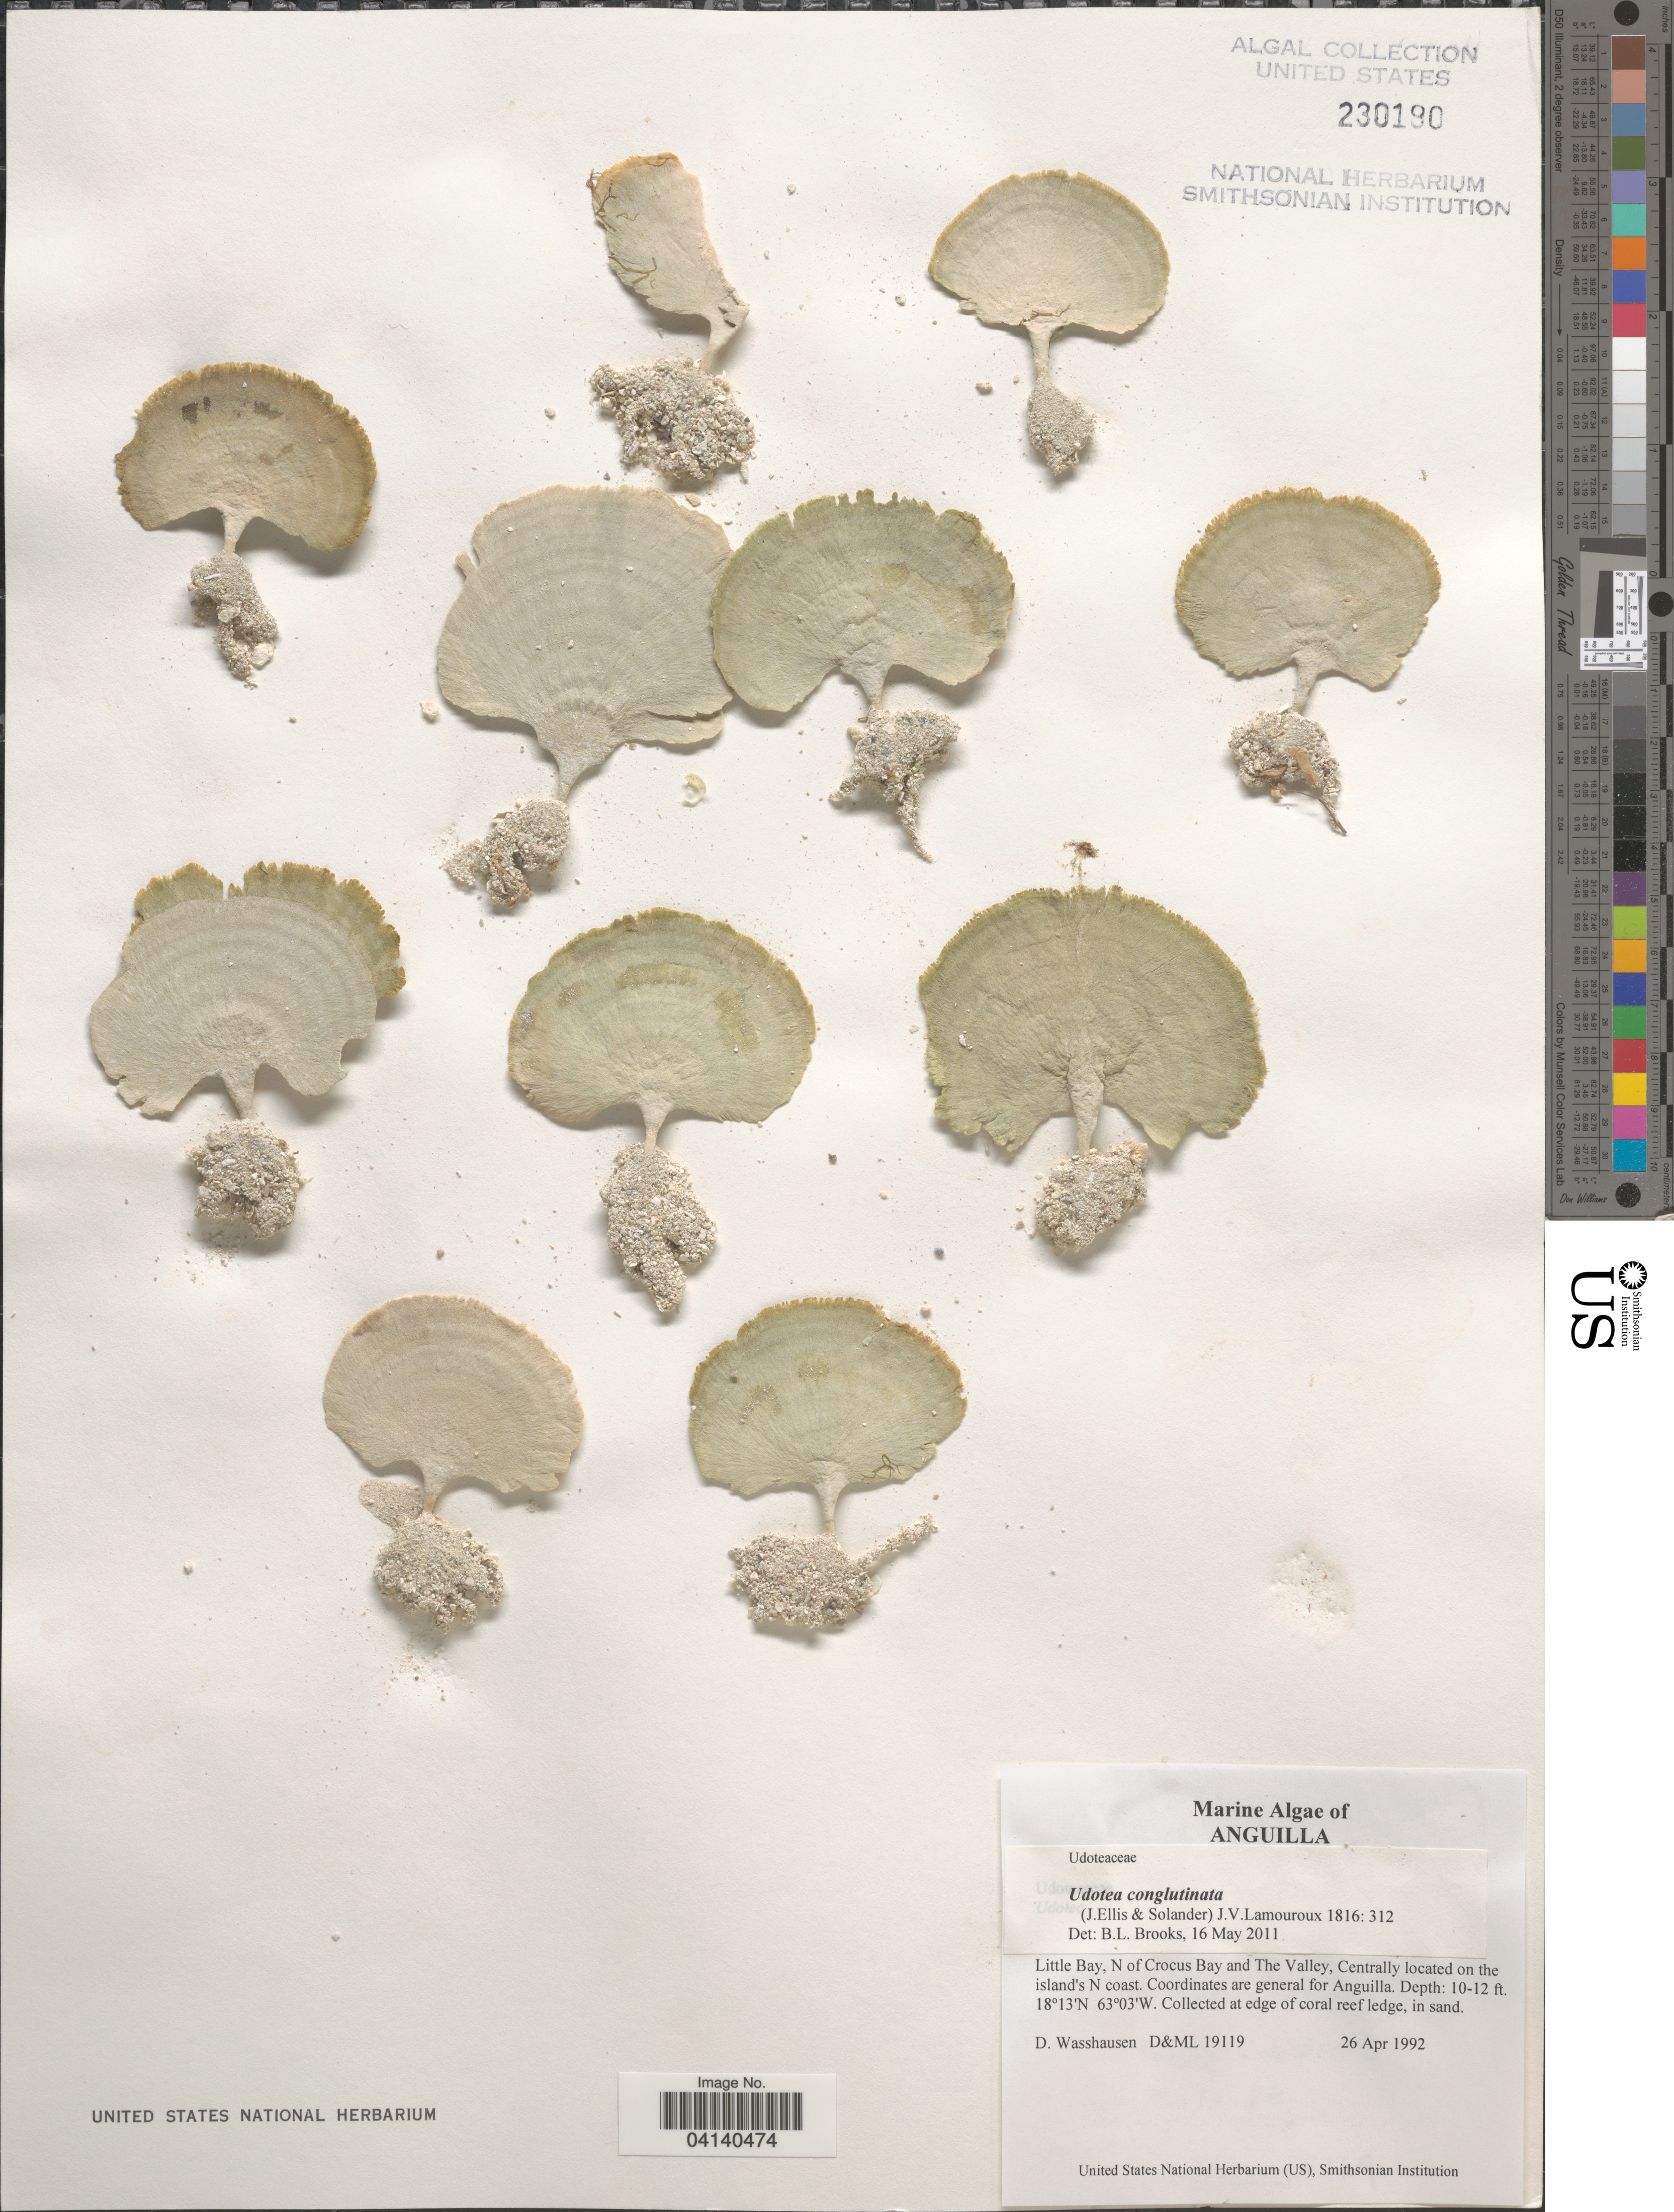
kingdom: Plantae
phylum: Chlorophyta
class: Ulvophyceae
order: Bryopsidales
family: Udoteaceae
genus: Udotea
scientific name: Udotea conglutinata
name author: (Ellis & Sol.) J.V.Lamouroux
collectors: D. C. Wasshausen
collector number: D&ML19119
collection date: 1992-04-26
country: Anguilla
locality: Little Bay, N of Crocus Bay and The Valley, Centrally located on the island's N coast. At edge of coral reef ledge.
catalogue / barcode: US 230190